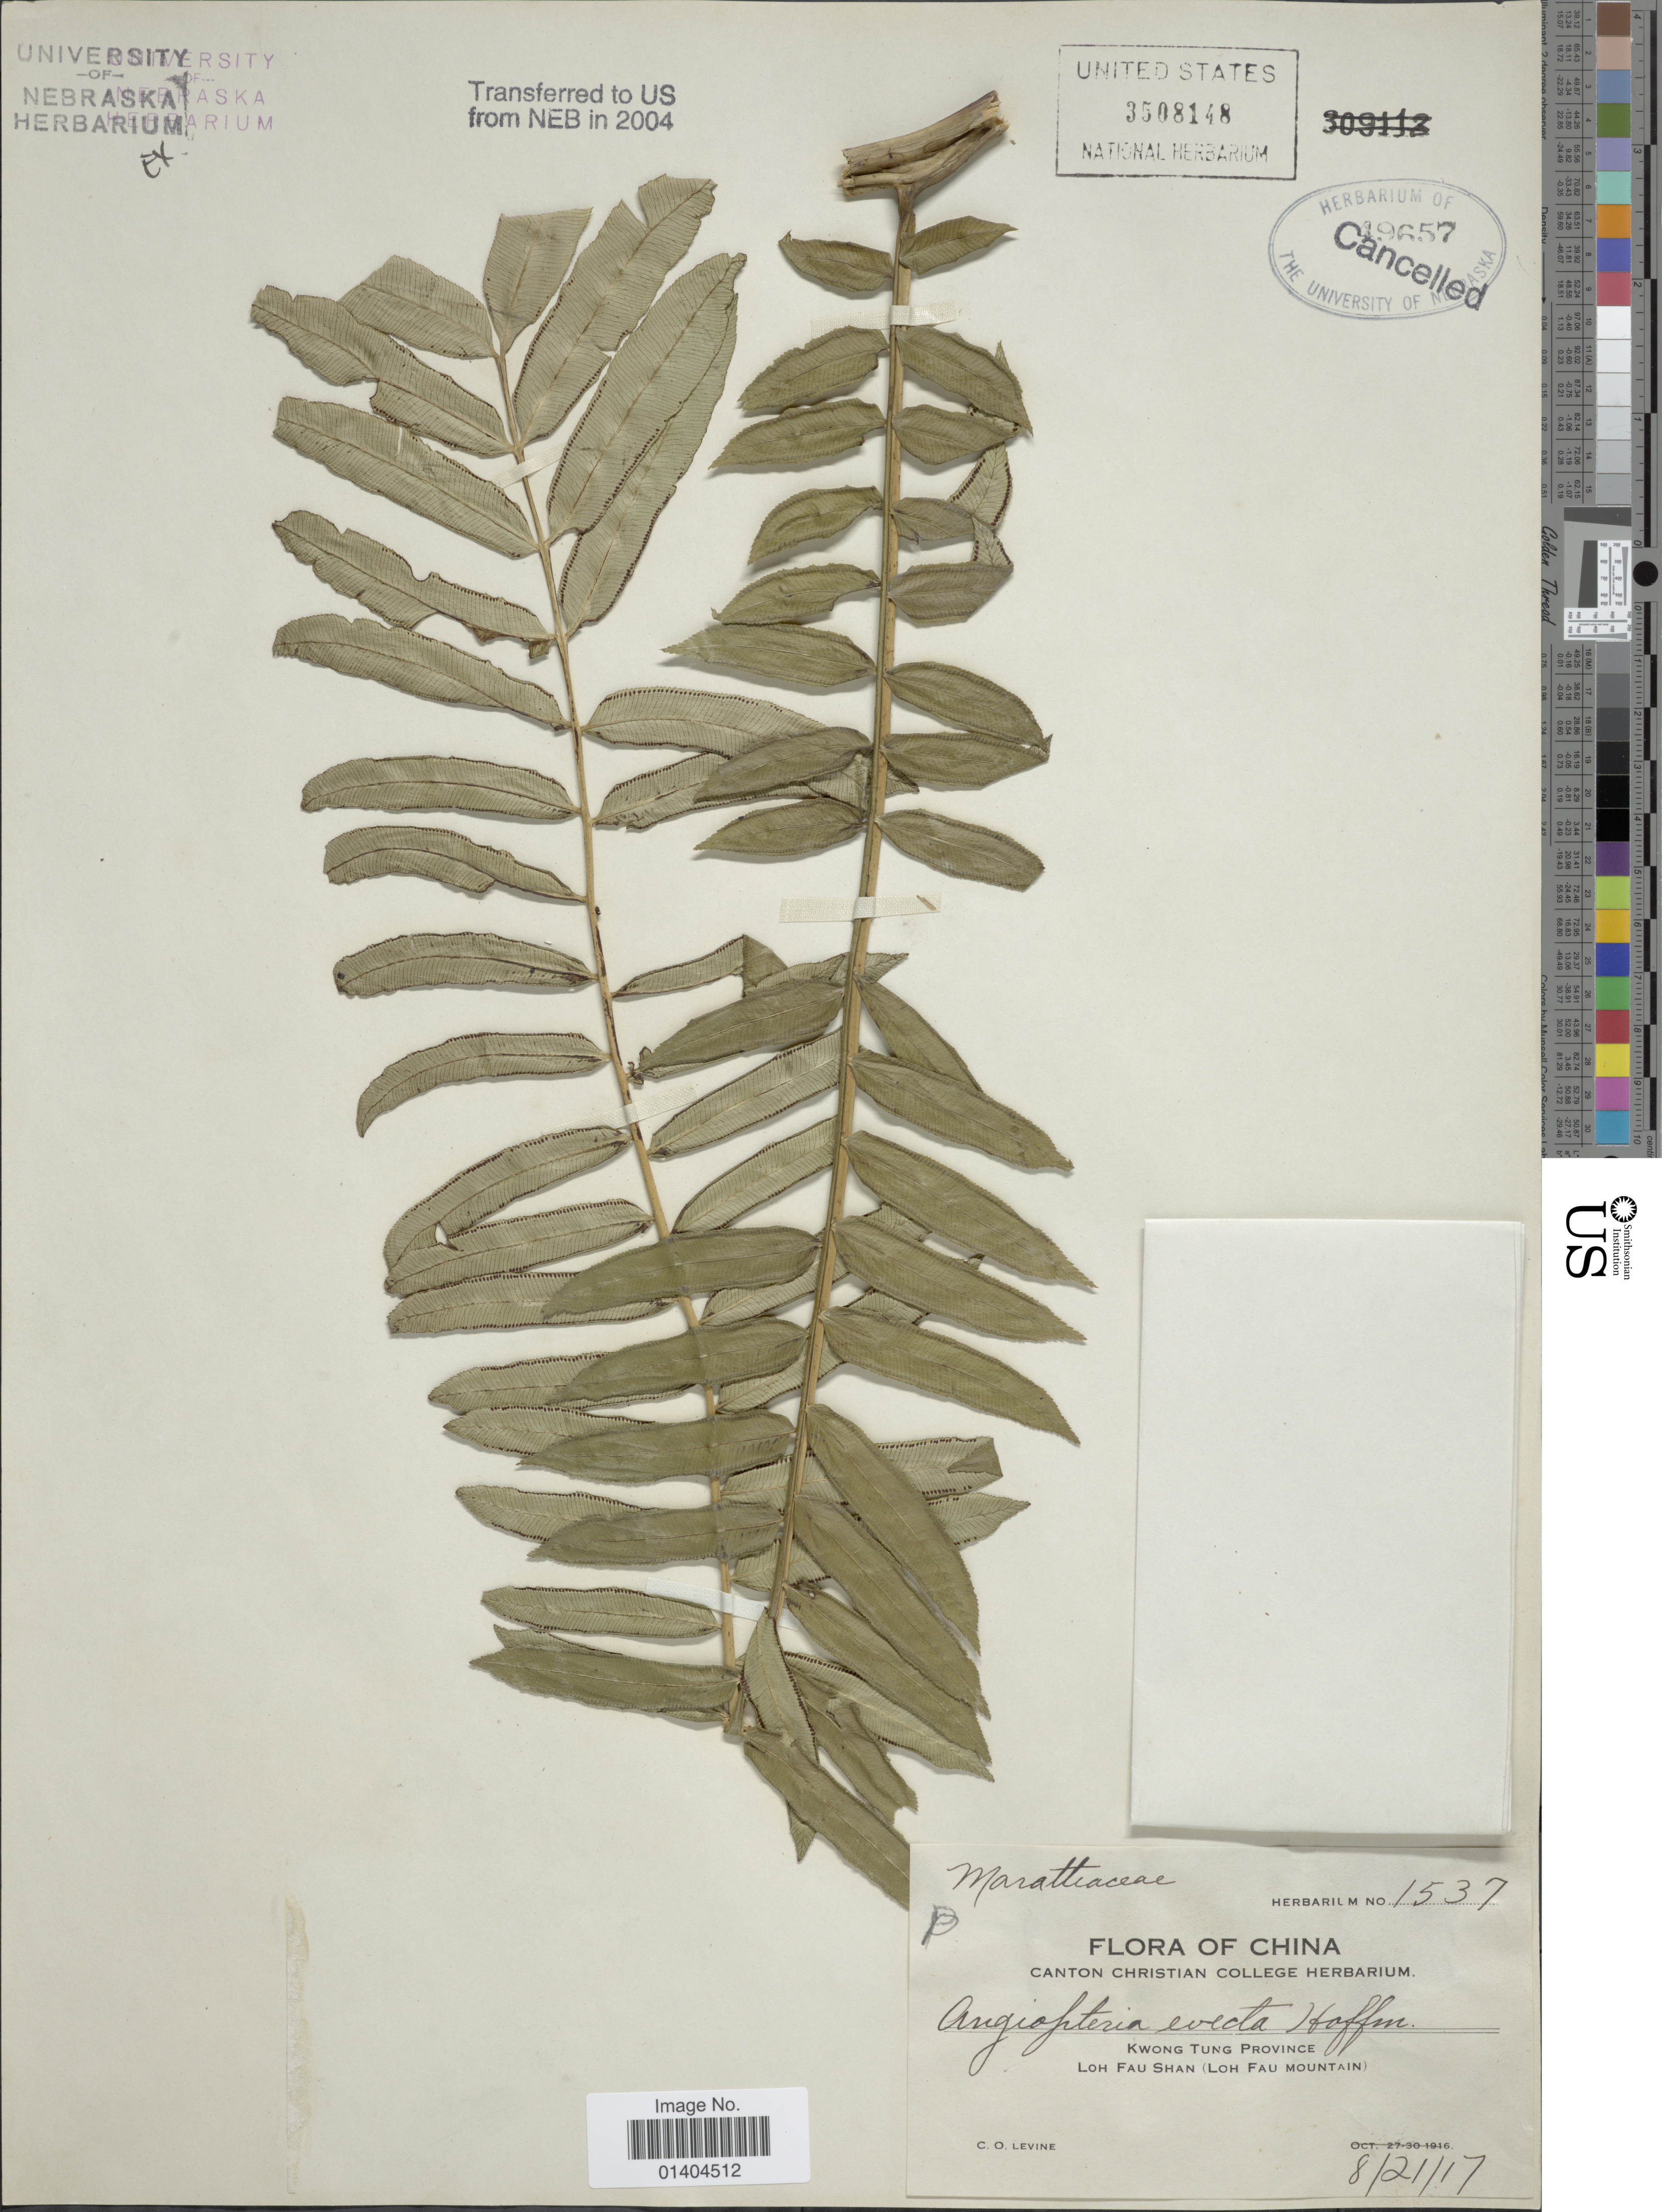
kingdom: Plantae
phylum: Tracheophyta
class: Polypodiopsida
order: Marattiales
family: Marattiaceae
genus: Angiopteris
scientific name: Angiopteris evecta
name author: (G. Forst.) Hoffm.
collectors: C. O. Levine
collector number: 1537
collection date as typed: Transcribed d/m/y: 21/8/17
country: China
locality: Kwong Tung Province. Loh Fau Shan (Loh Fau Mountain)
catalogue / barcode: US 3508148